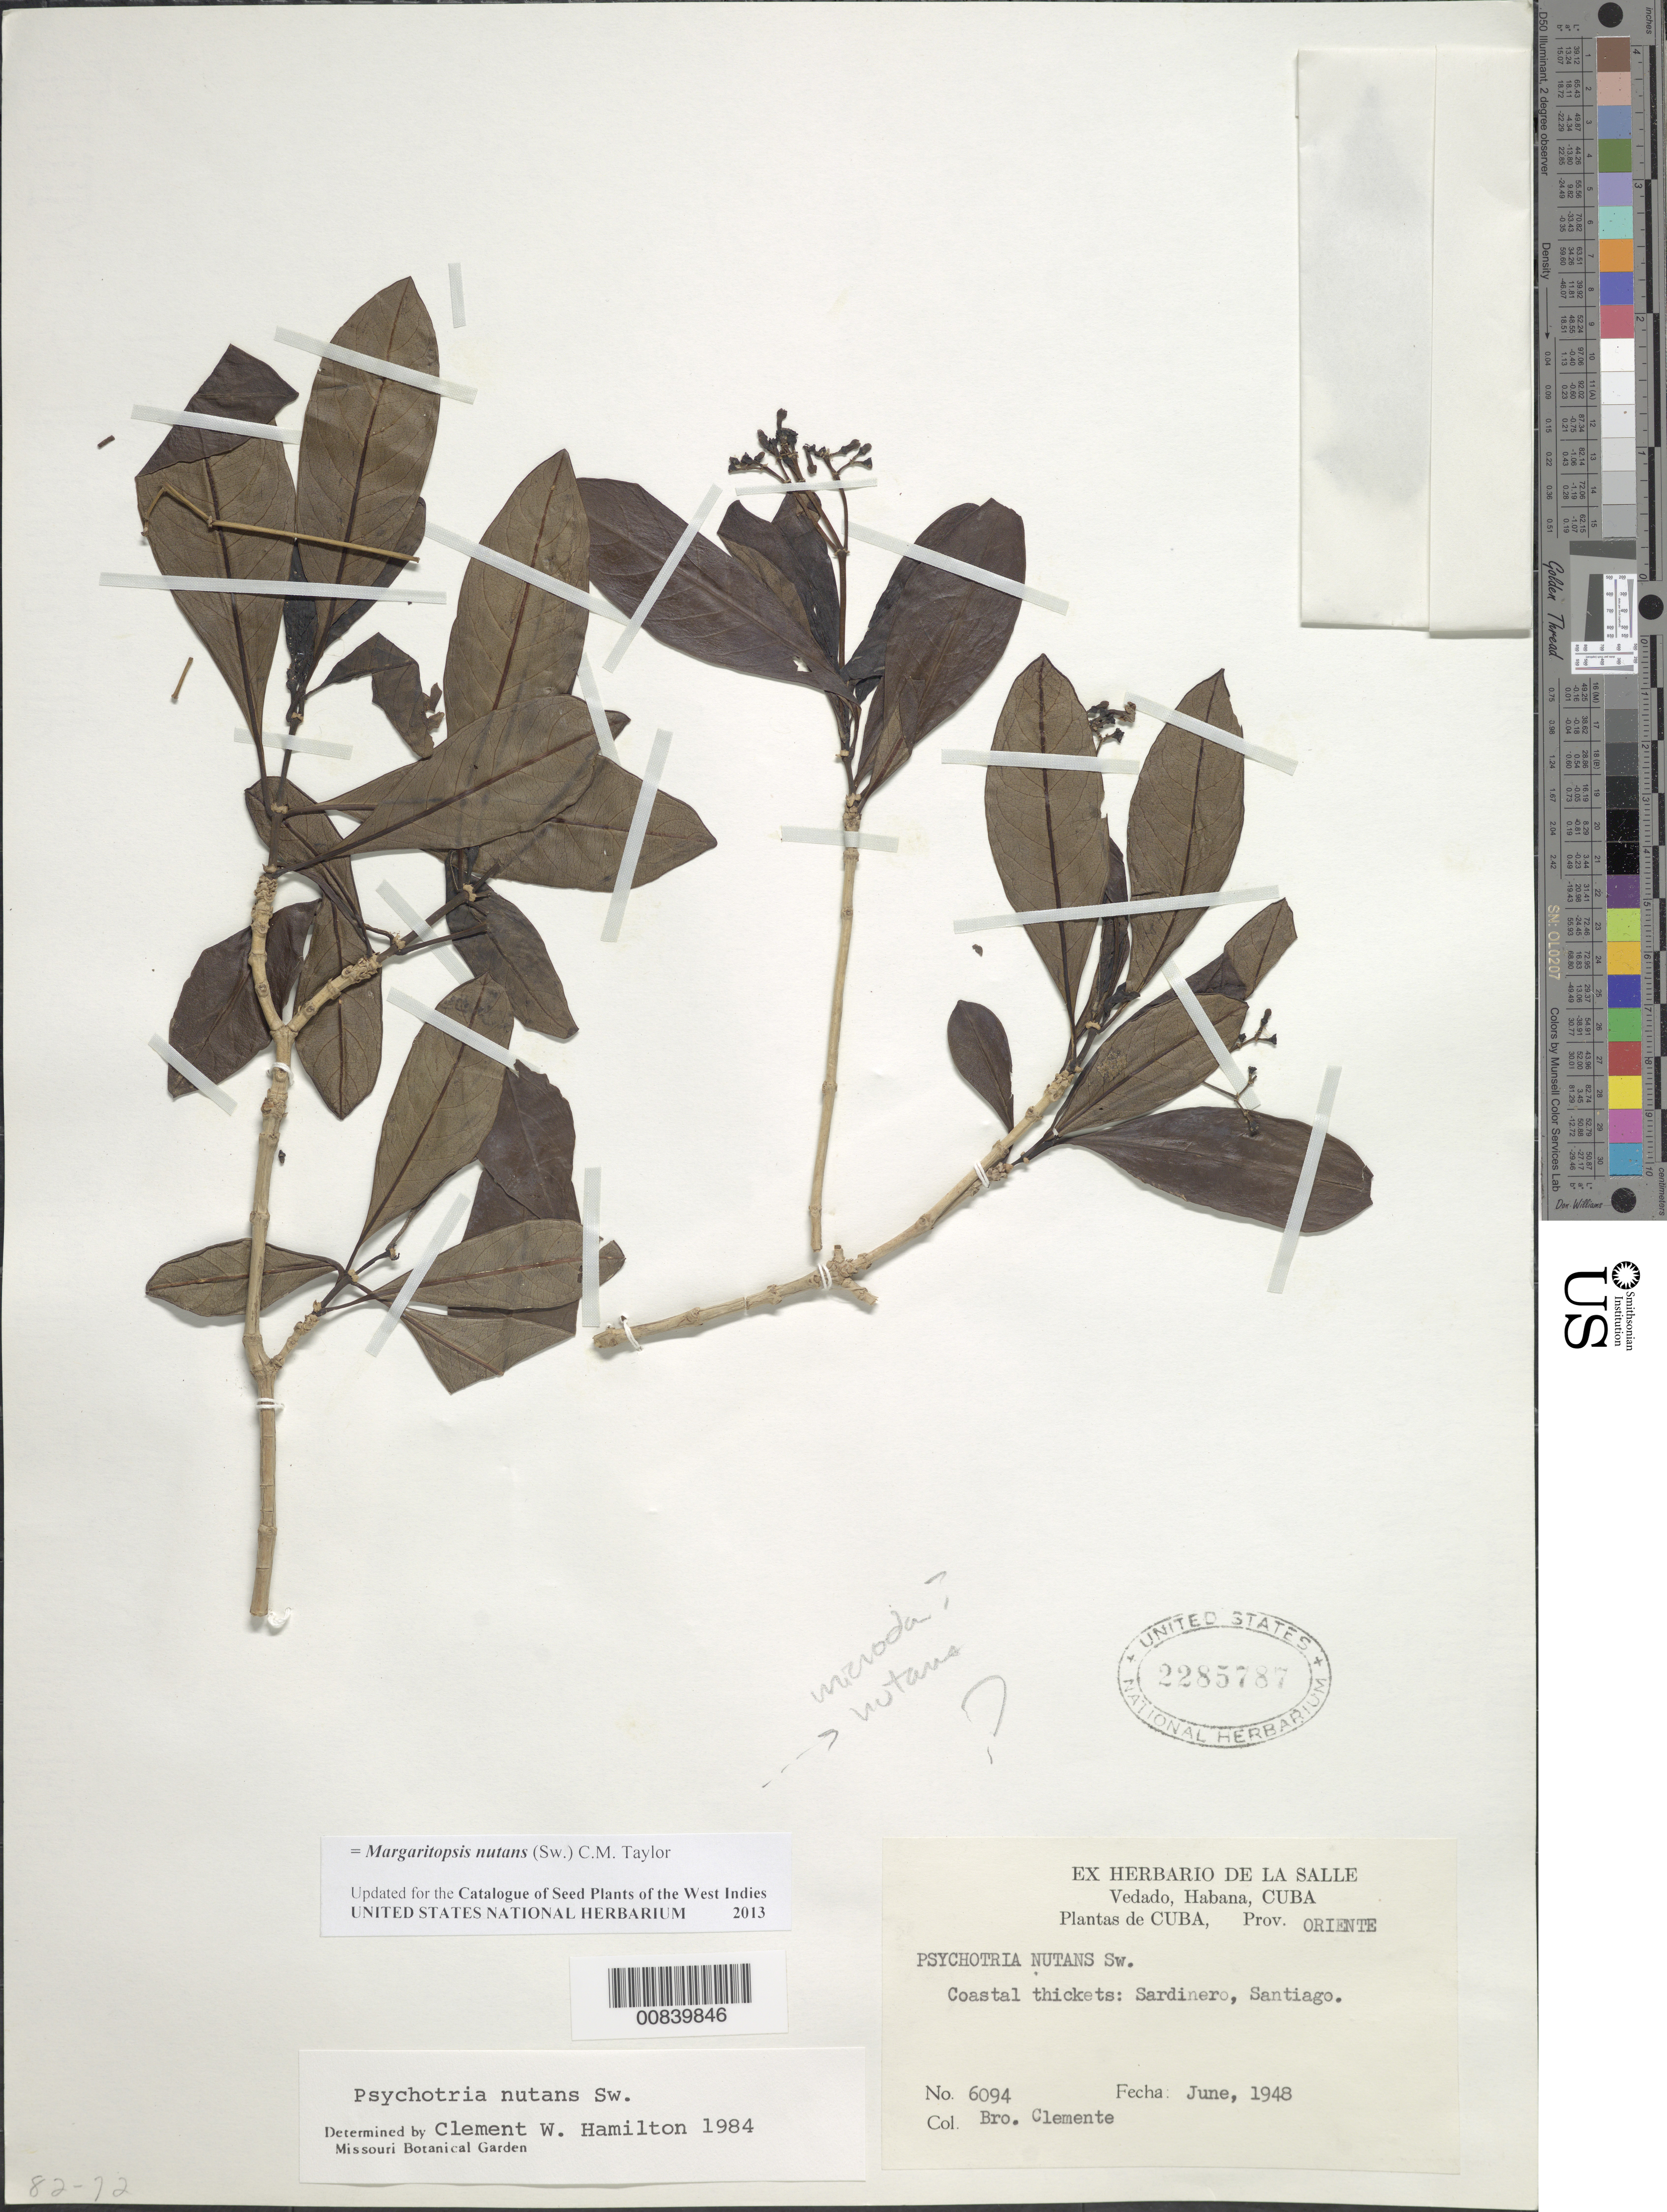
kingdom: Plantae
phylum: Tracheophyta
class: Magnoliopsida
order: Gentianales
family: Rubiaceae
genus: Margaritopsis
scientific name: Margaritopsis nutans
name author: (Sw.) C.M. Taylor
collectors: Bro. Clemente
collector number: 6094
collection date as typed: Jun 1948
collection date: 1948-06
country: Cuba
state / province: La Habana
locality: Vedado. Sardinero, Santiago.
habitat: Coastal thickets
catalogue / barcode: US 2285787